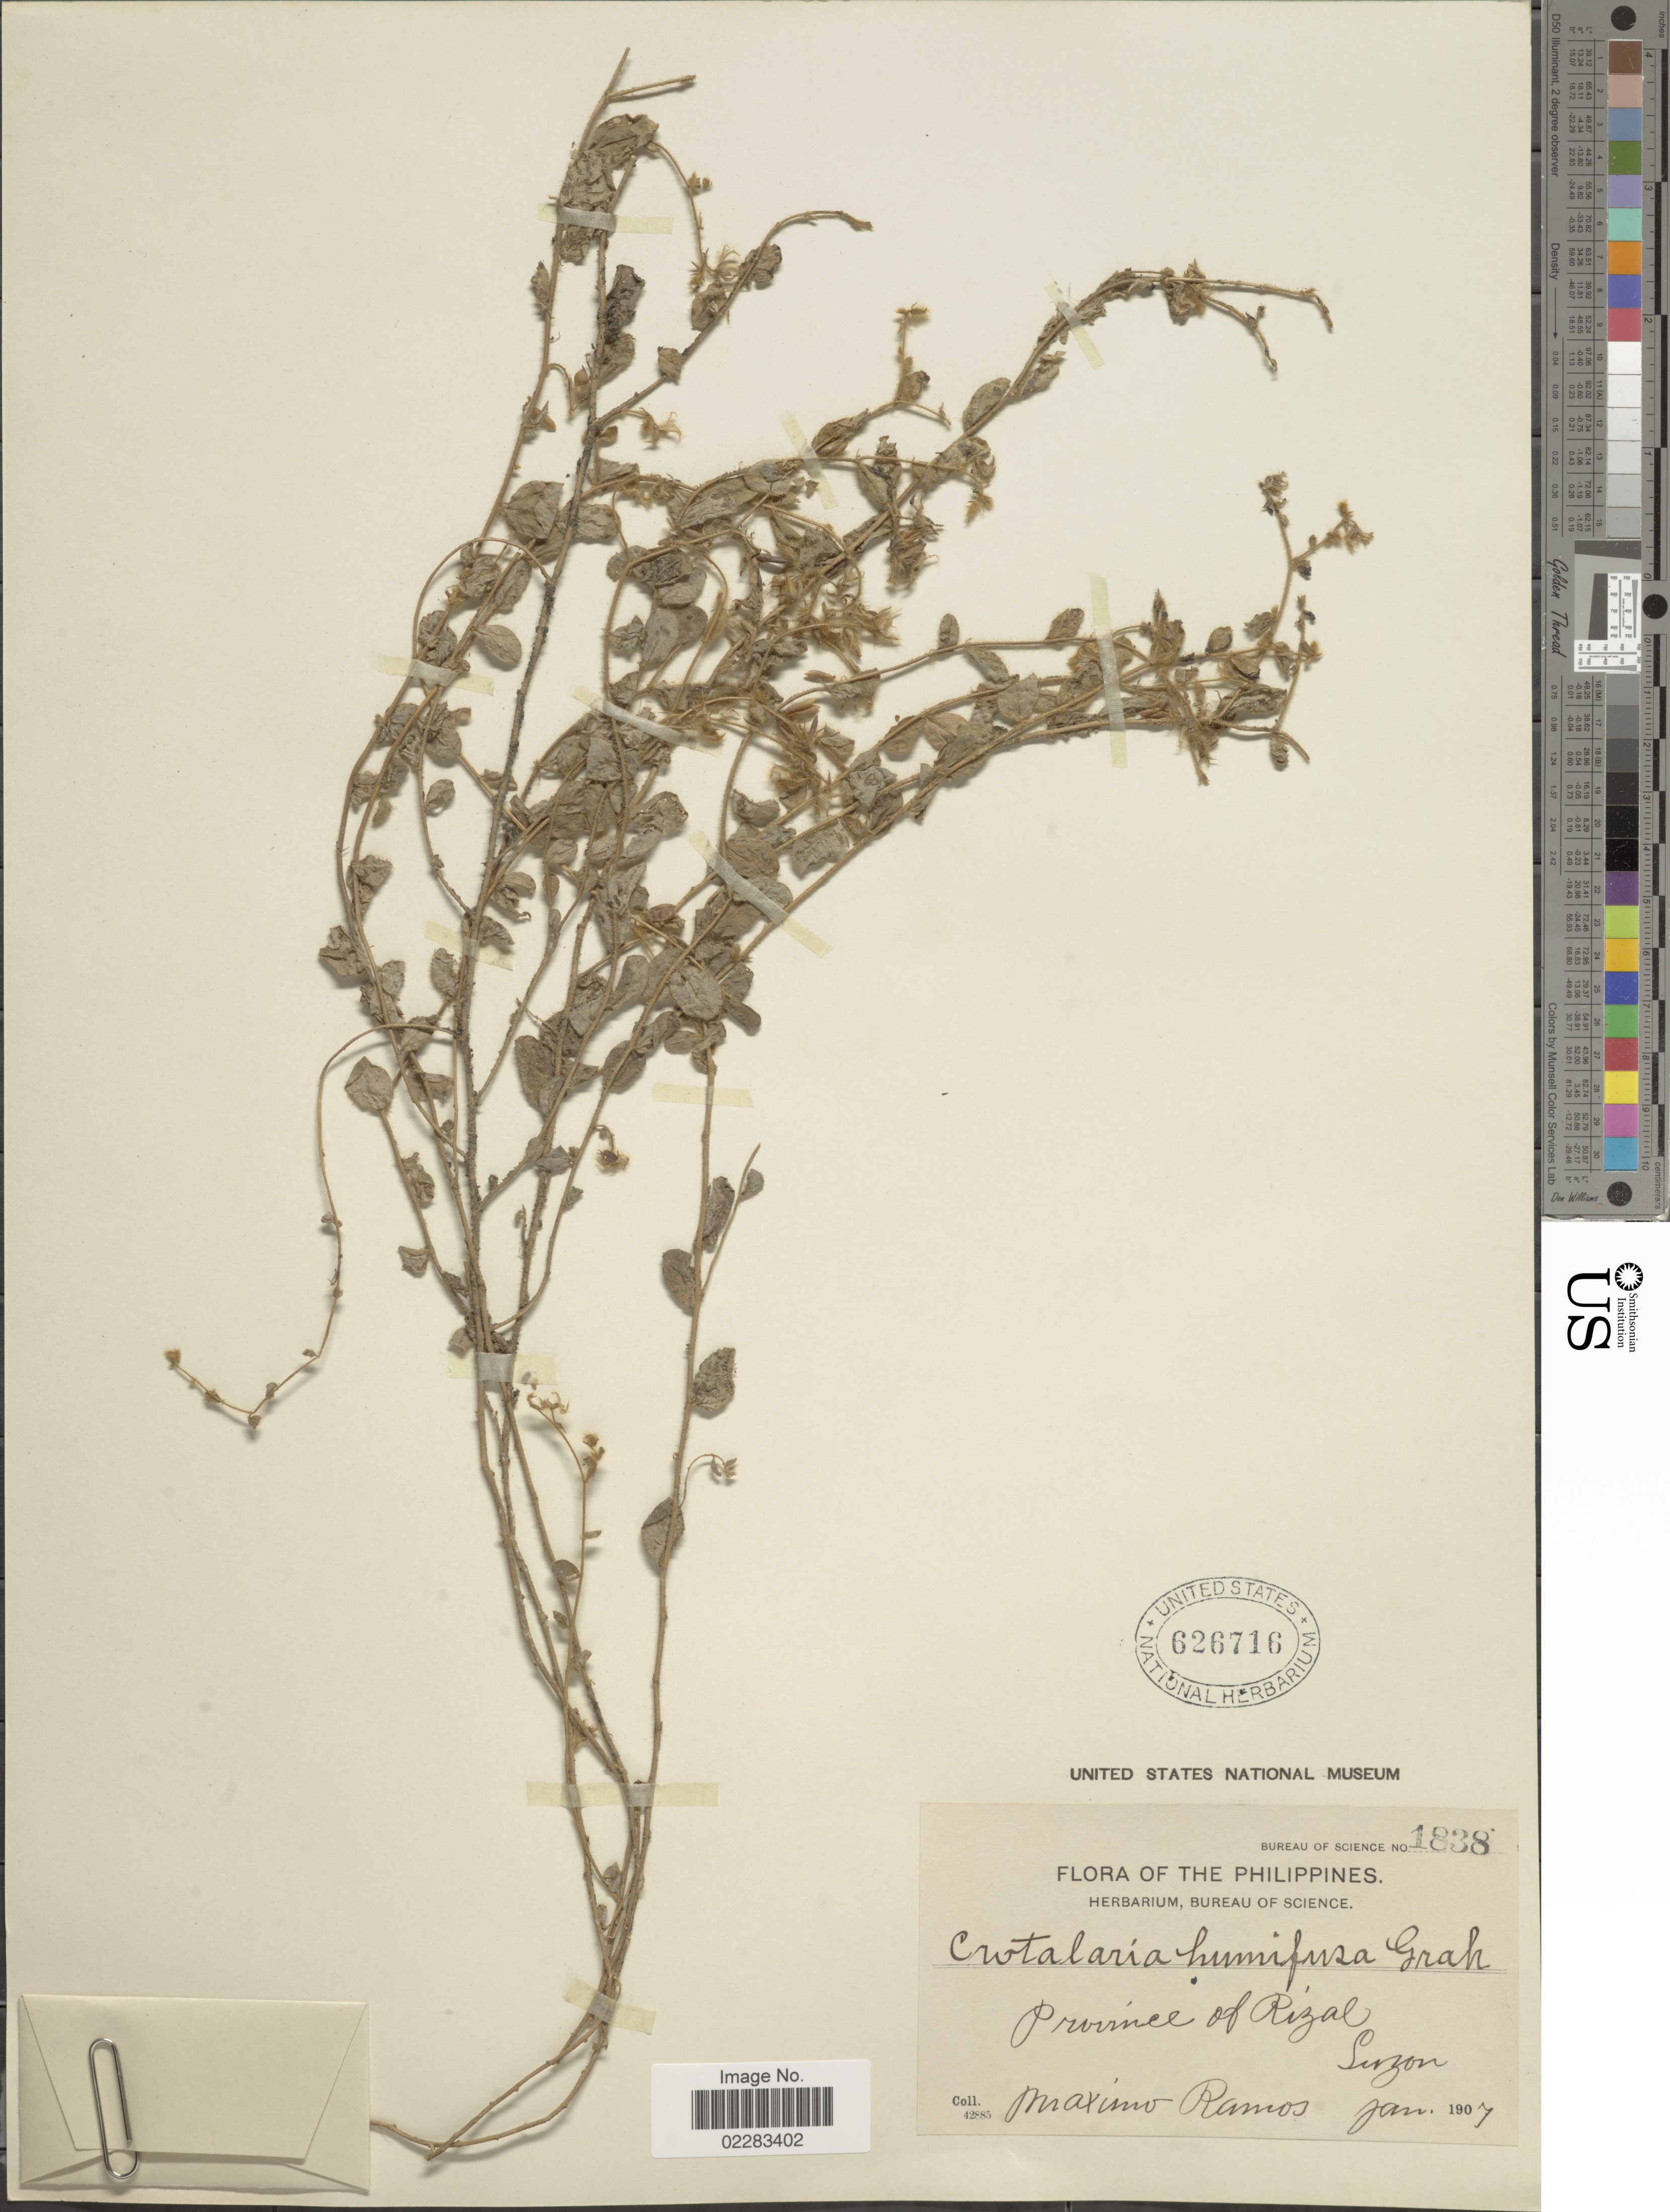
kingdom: Plantae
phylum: Tracheophyta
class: Magnoliopsida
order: Fabales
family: Fabaceae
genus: Crotalaria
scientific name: Crotalaria acicularis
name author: Ham.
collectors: M. Ramos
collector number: Bureau of Science 1838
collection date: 1907-01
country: Philippines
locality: Province of Rizal, Luzon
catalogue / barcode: US 626716